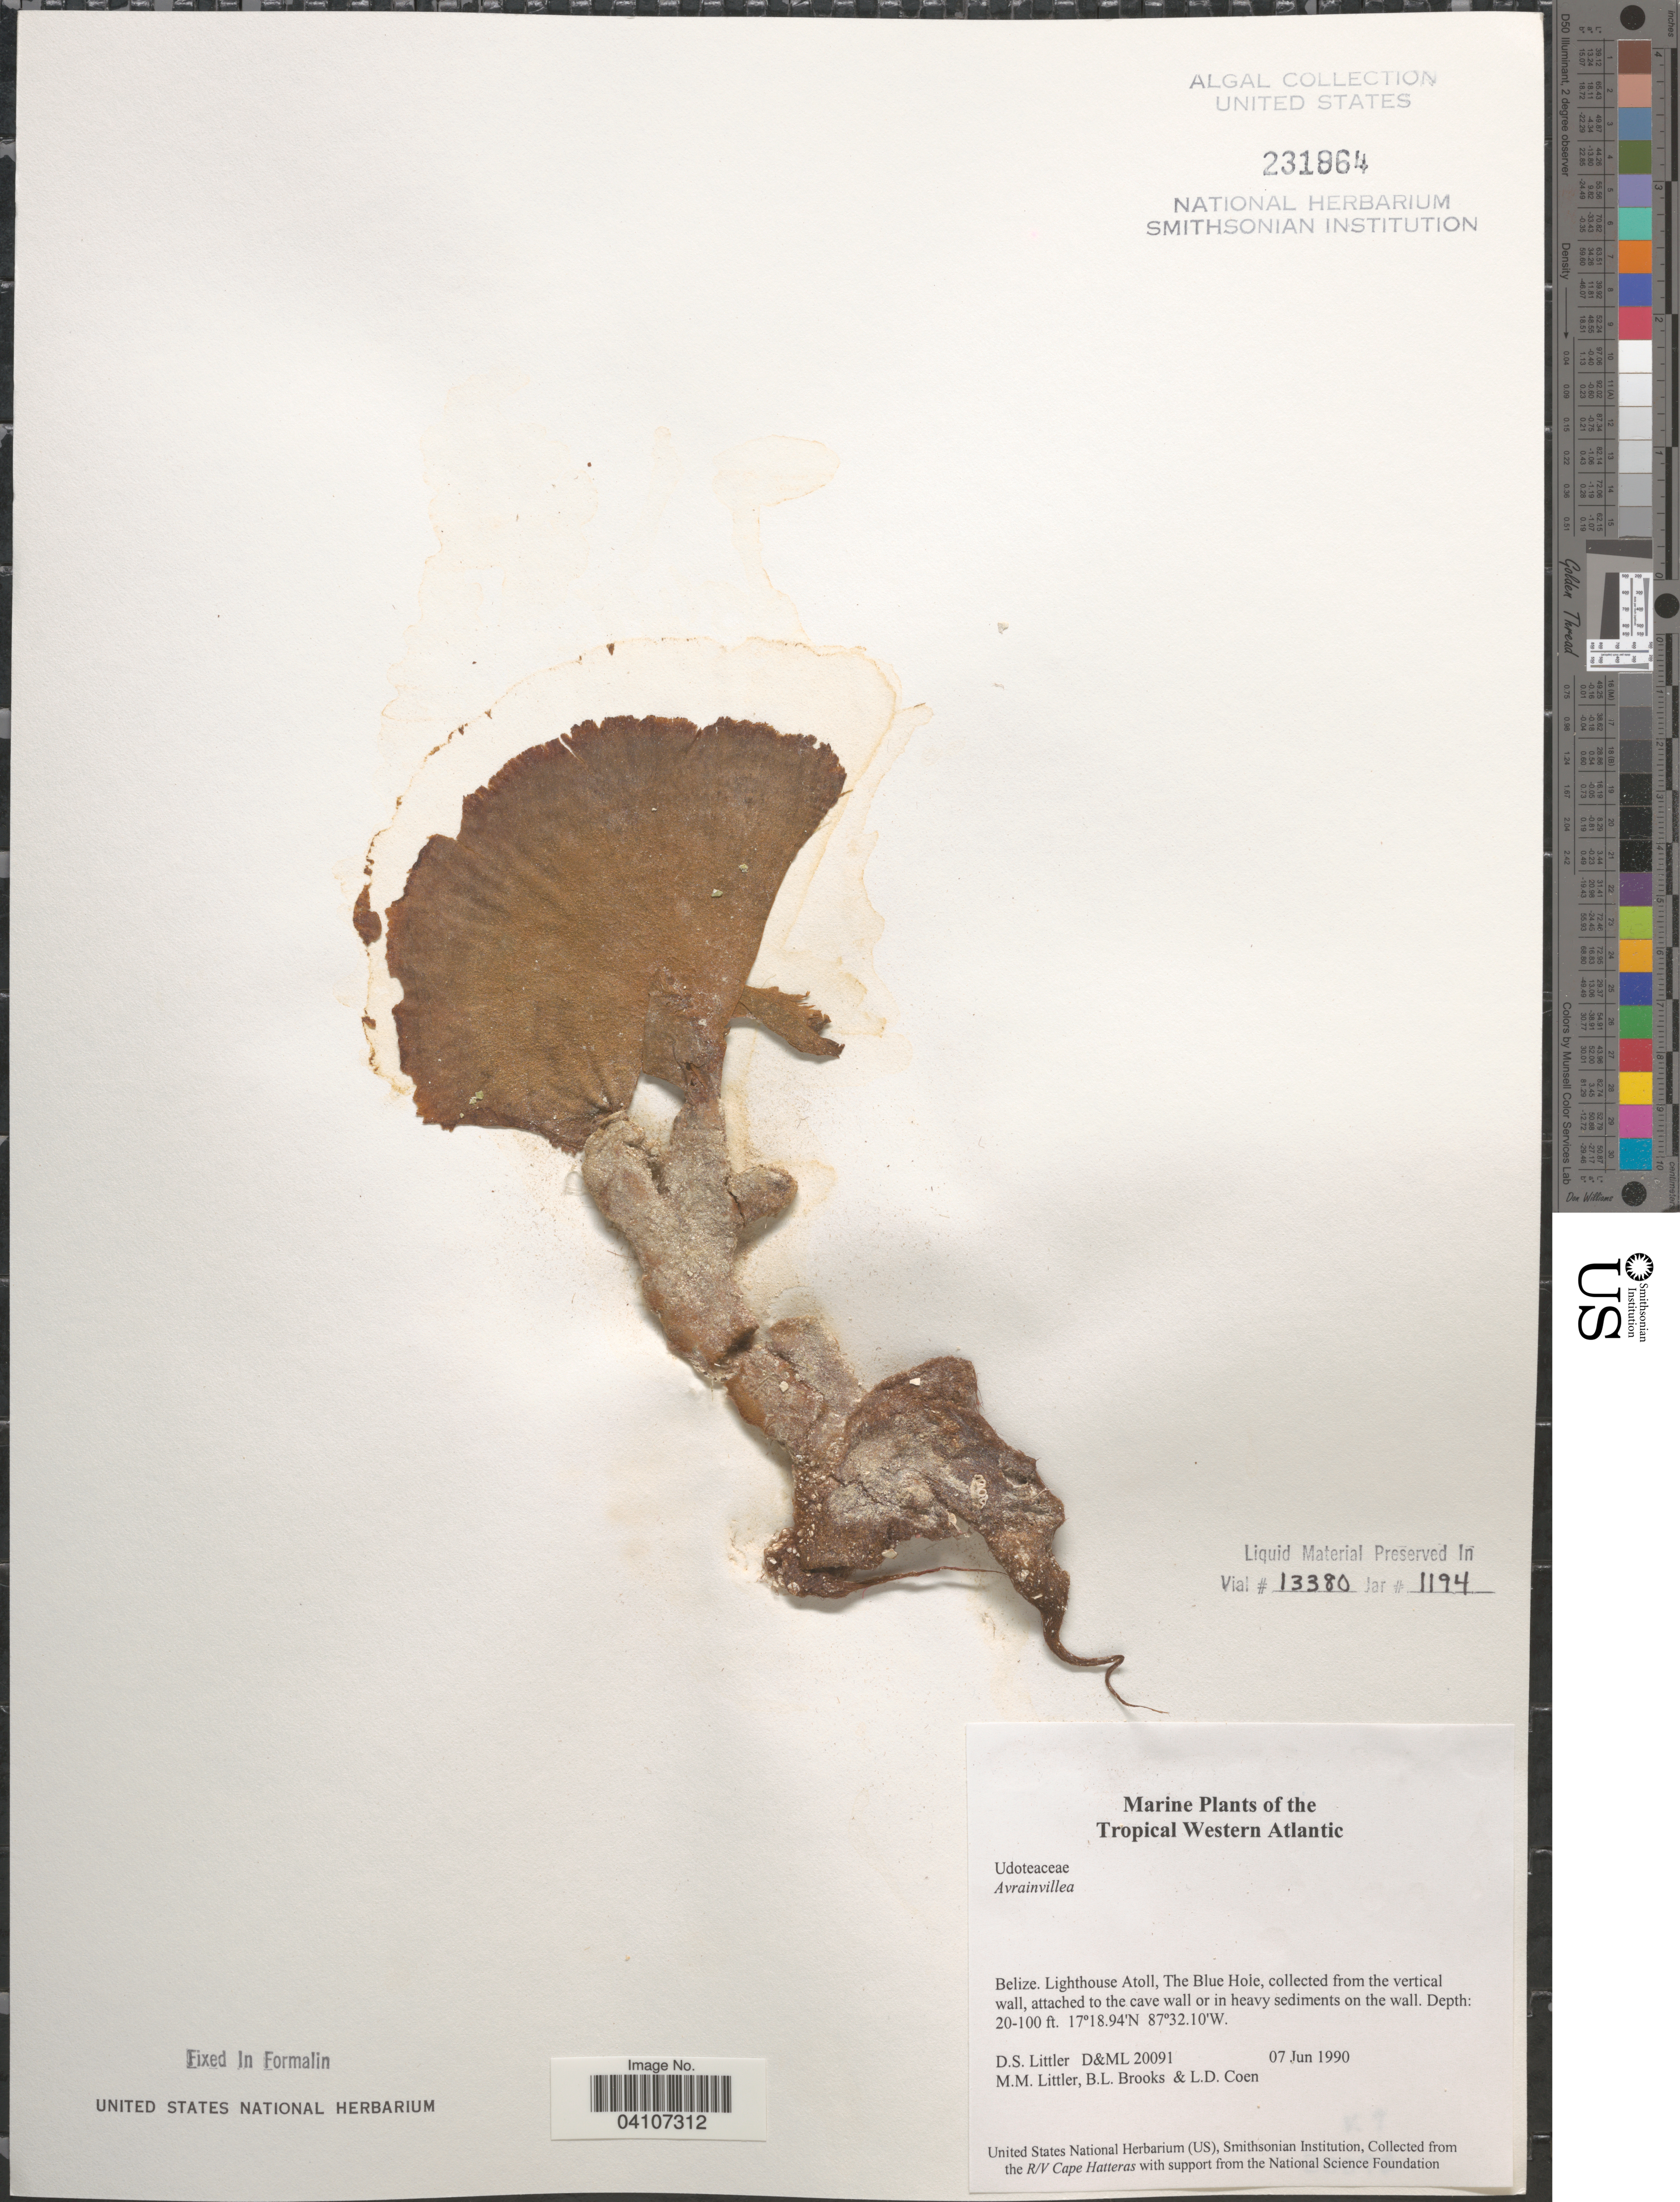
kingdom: Plantae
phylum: Chlorophyta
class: Ulvophyceae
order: Bryopsidales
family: Dichotomosiphonaceae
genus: Avrainvillea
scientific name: Avrainvillea sp.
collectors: D. S. Littler, B. Brooks & L. Coen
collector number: D&ML20091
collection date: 1990-06-07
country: Belize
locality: Tropical Western Atlantic. Lighthouse Atoll, The Blue Hole.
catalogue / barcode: US 231964